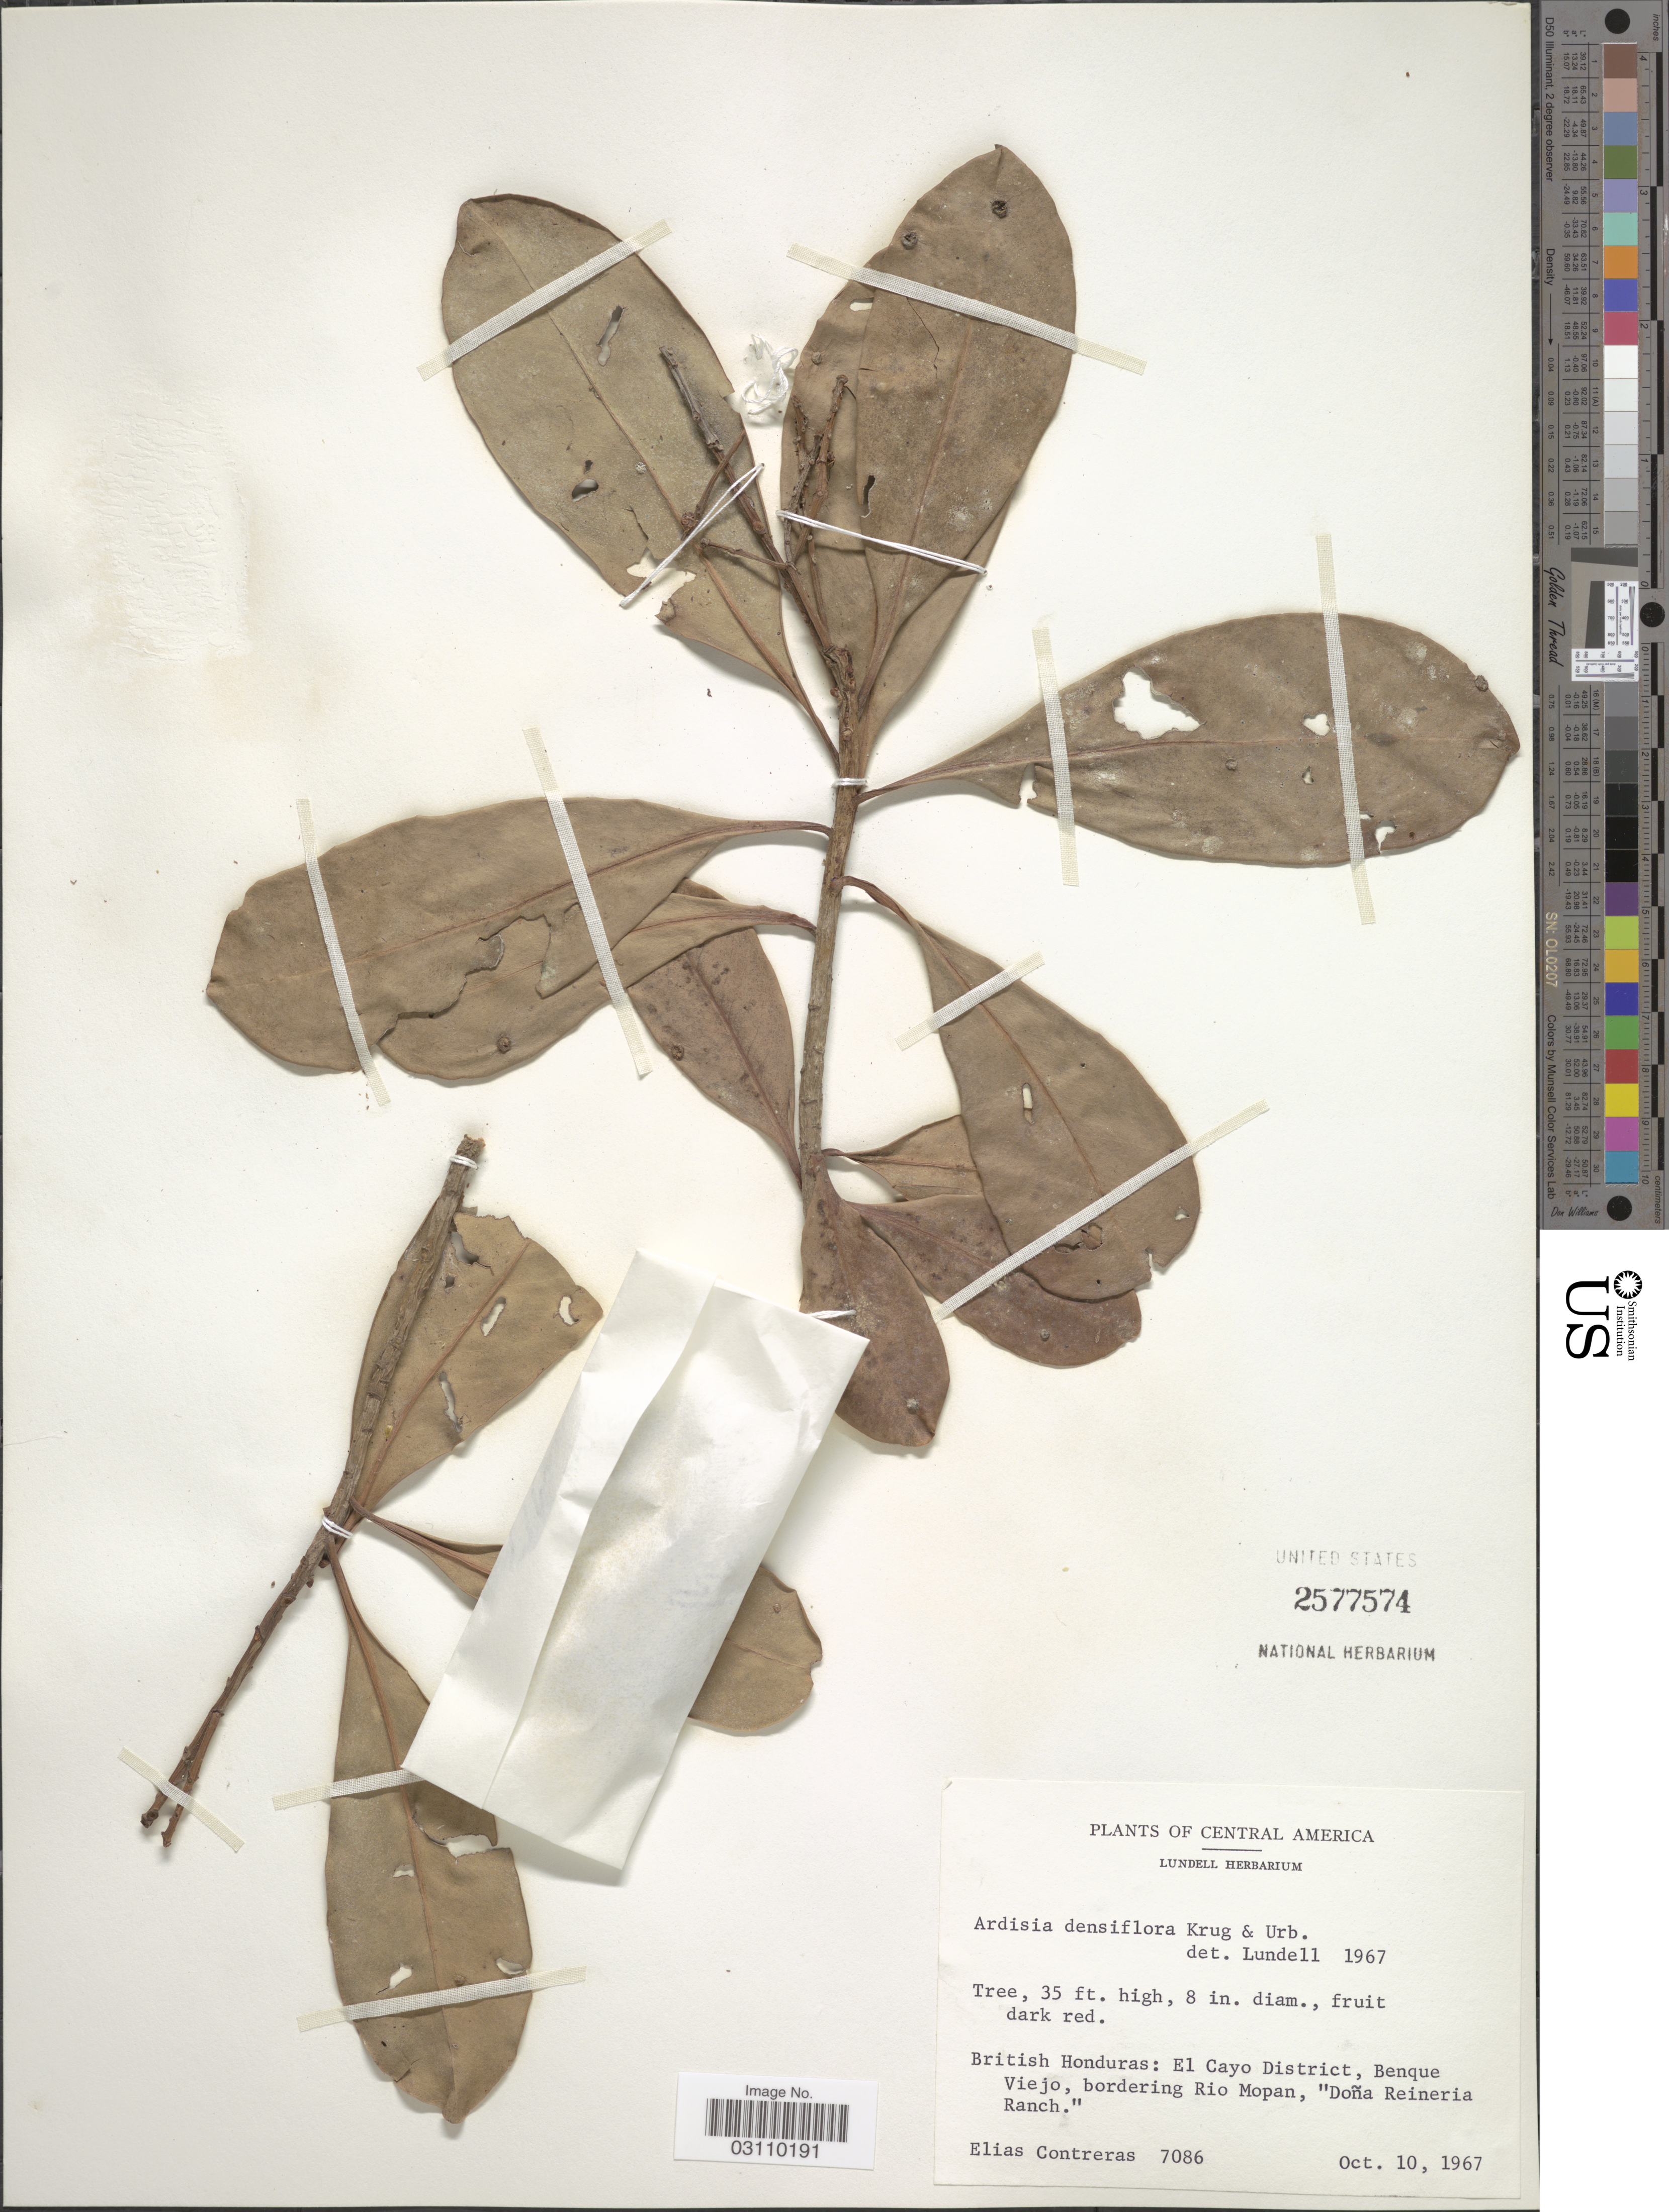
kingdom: Plantae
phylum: Tracheophyta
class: Magnoliopsida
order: Ericales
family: Primulaceae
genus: Ardisia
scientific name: Ardisia densiflora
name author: Krug & Urb.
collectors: E. Contreras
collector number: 7086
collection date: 1967-10-10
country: Belize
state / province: Cayo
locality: British Honduras: El Cayo District, Benque Viejo, bordering Rio Mopan, "Doña Reineria Ranch.".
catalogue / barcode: US 2577574